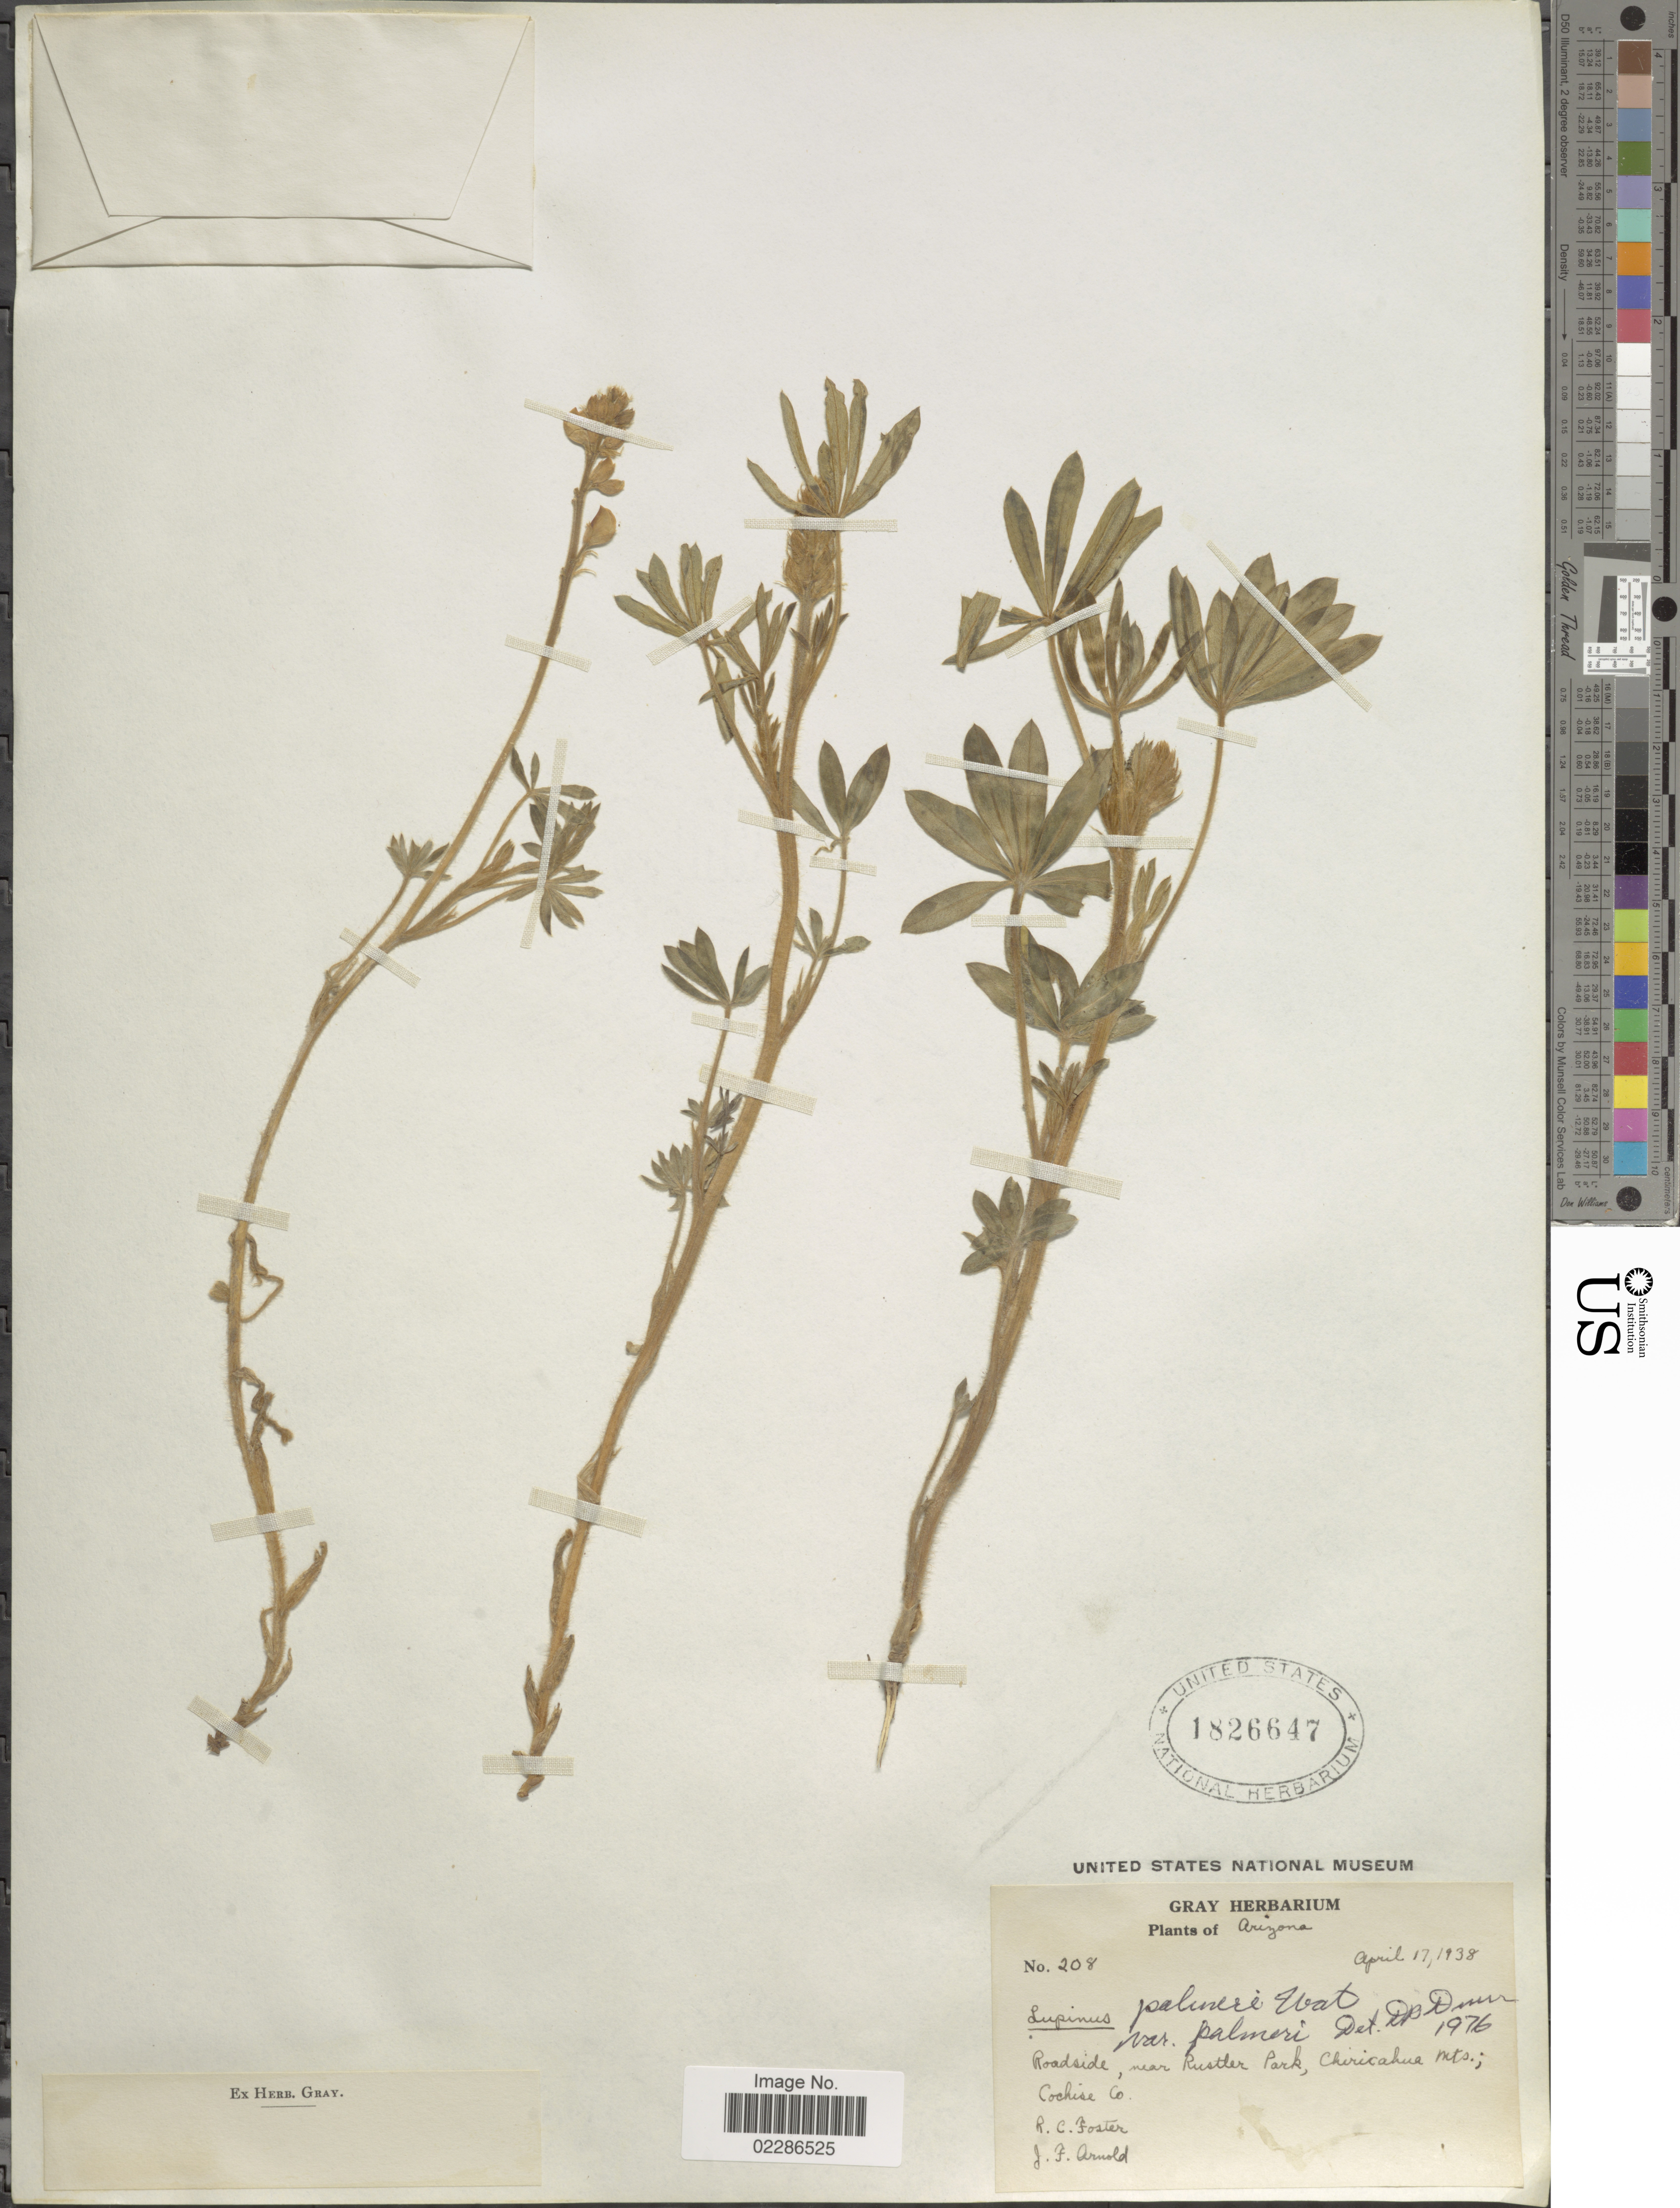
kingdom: Plantae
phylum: Tracheophyta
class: Magnoliopsida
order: Fabales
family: Fabaceae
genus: Lupinus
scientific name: Lupinus palmeri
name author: S. Watson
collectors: R. C. Foster & J. F. Arnold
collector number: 208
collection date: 1938-04-17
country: United States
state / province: Arizona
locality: Roadside, near Rustler Park, Chiricahua Mts; Cochise Co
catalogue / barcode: US 1826647